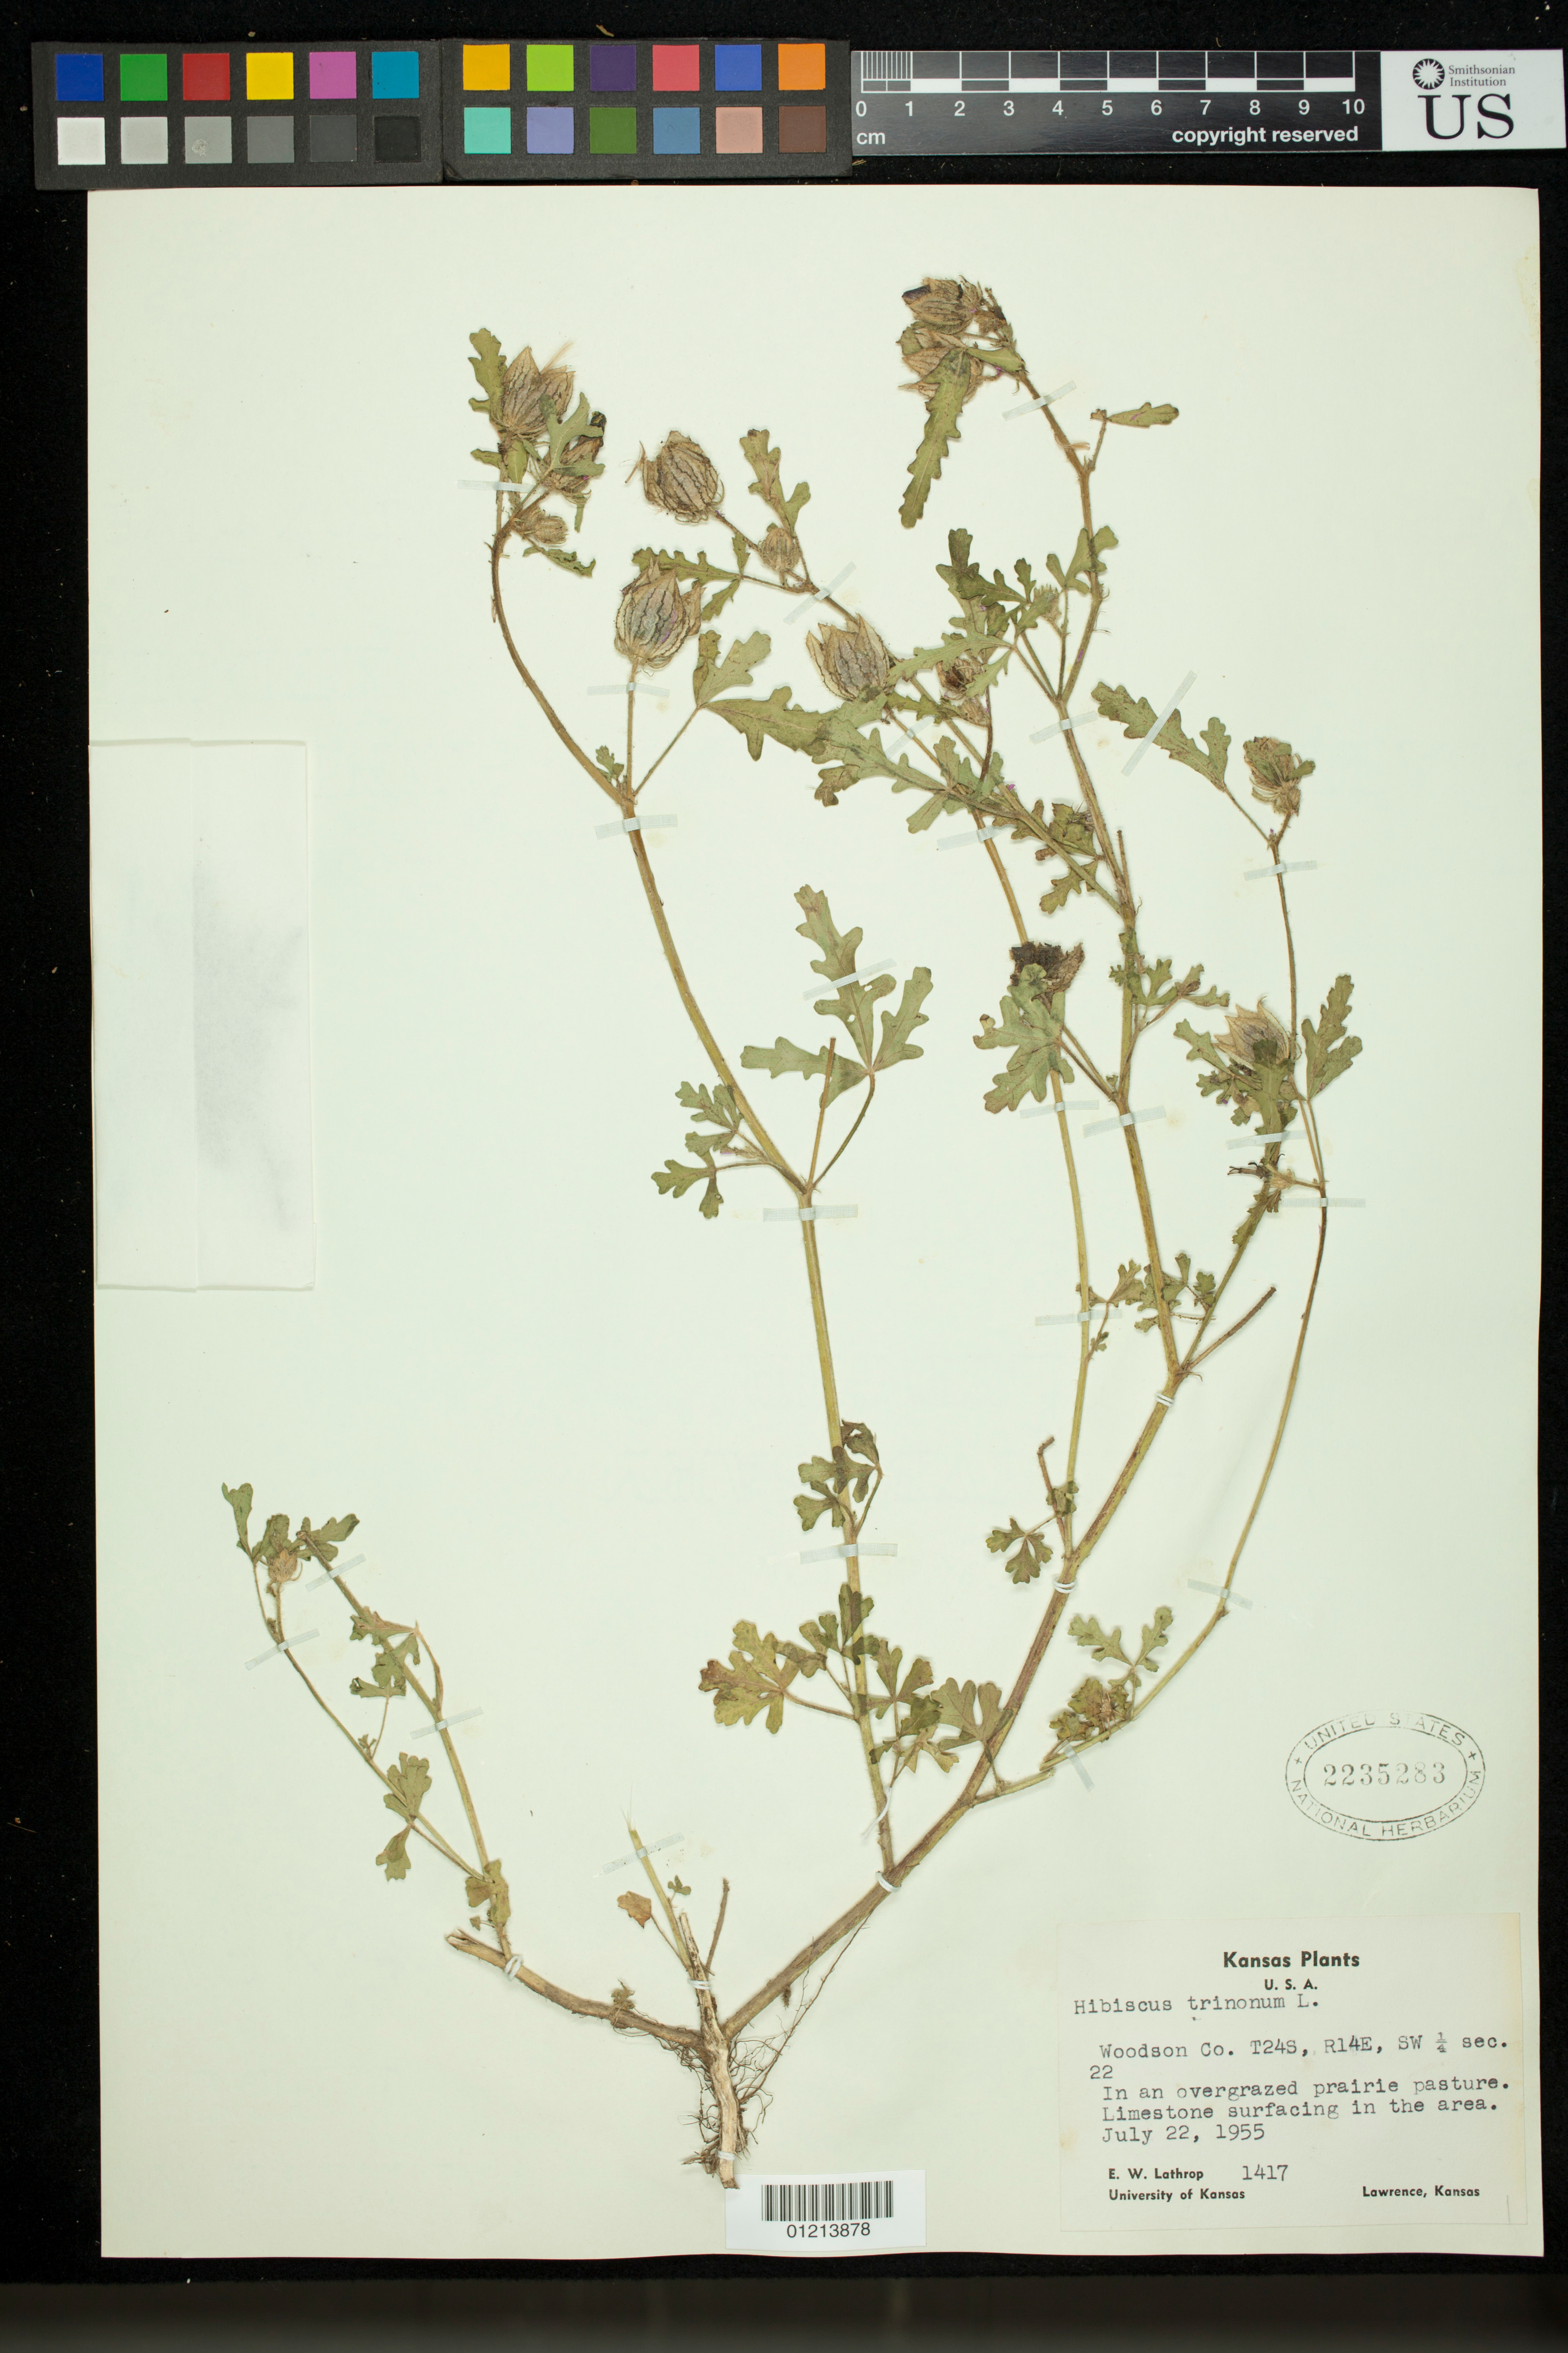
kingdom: Plantae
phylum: Tracheophyta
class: Magnoliopsida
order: Malvales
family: Malvaceae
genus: Hibiscus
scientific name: Hibiscus trionum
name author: L.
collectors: E. W. Lathrop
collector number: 1417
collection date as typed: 22 Jul 1955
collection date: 1955-07-22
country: United States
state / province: Kansas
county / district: Woodson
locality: Woodson Co. T24S, R14E, SW 1/4 sec. 22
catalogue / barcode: US 2235283